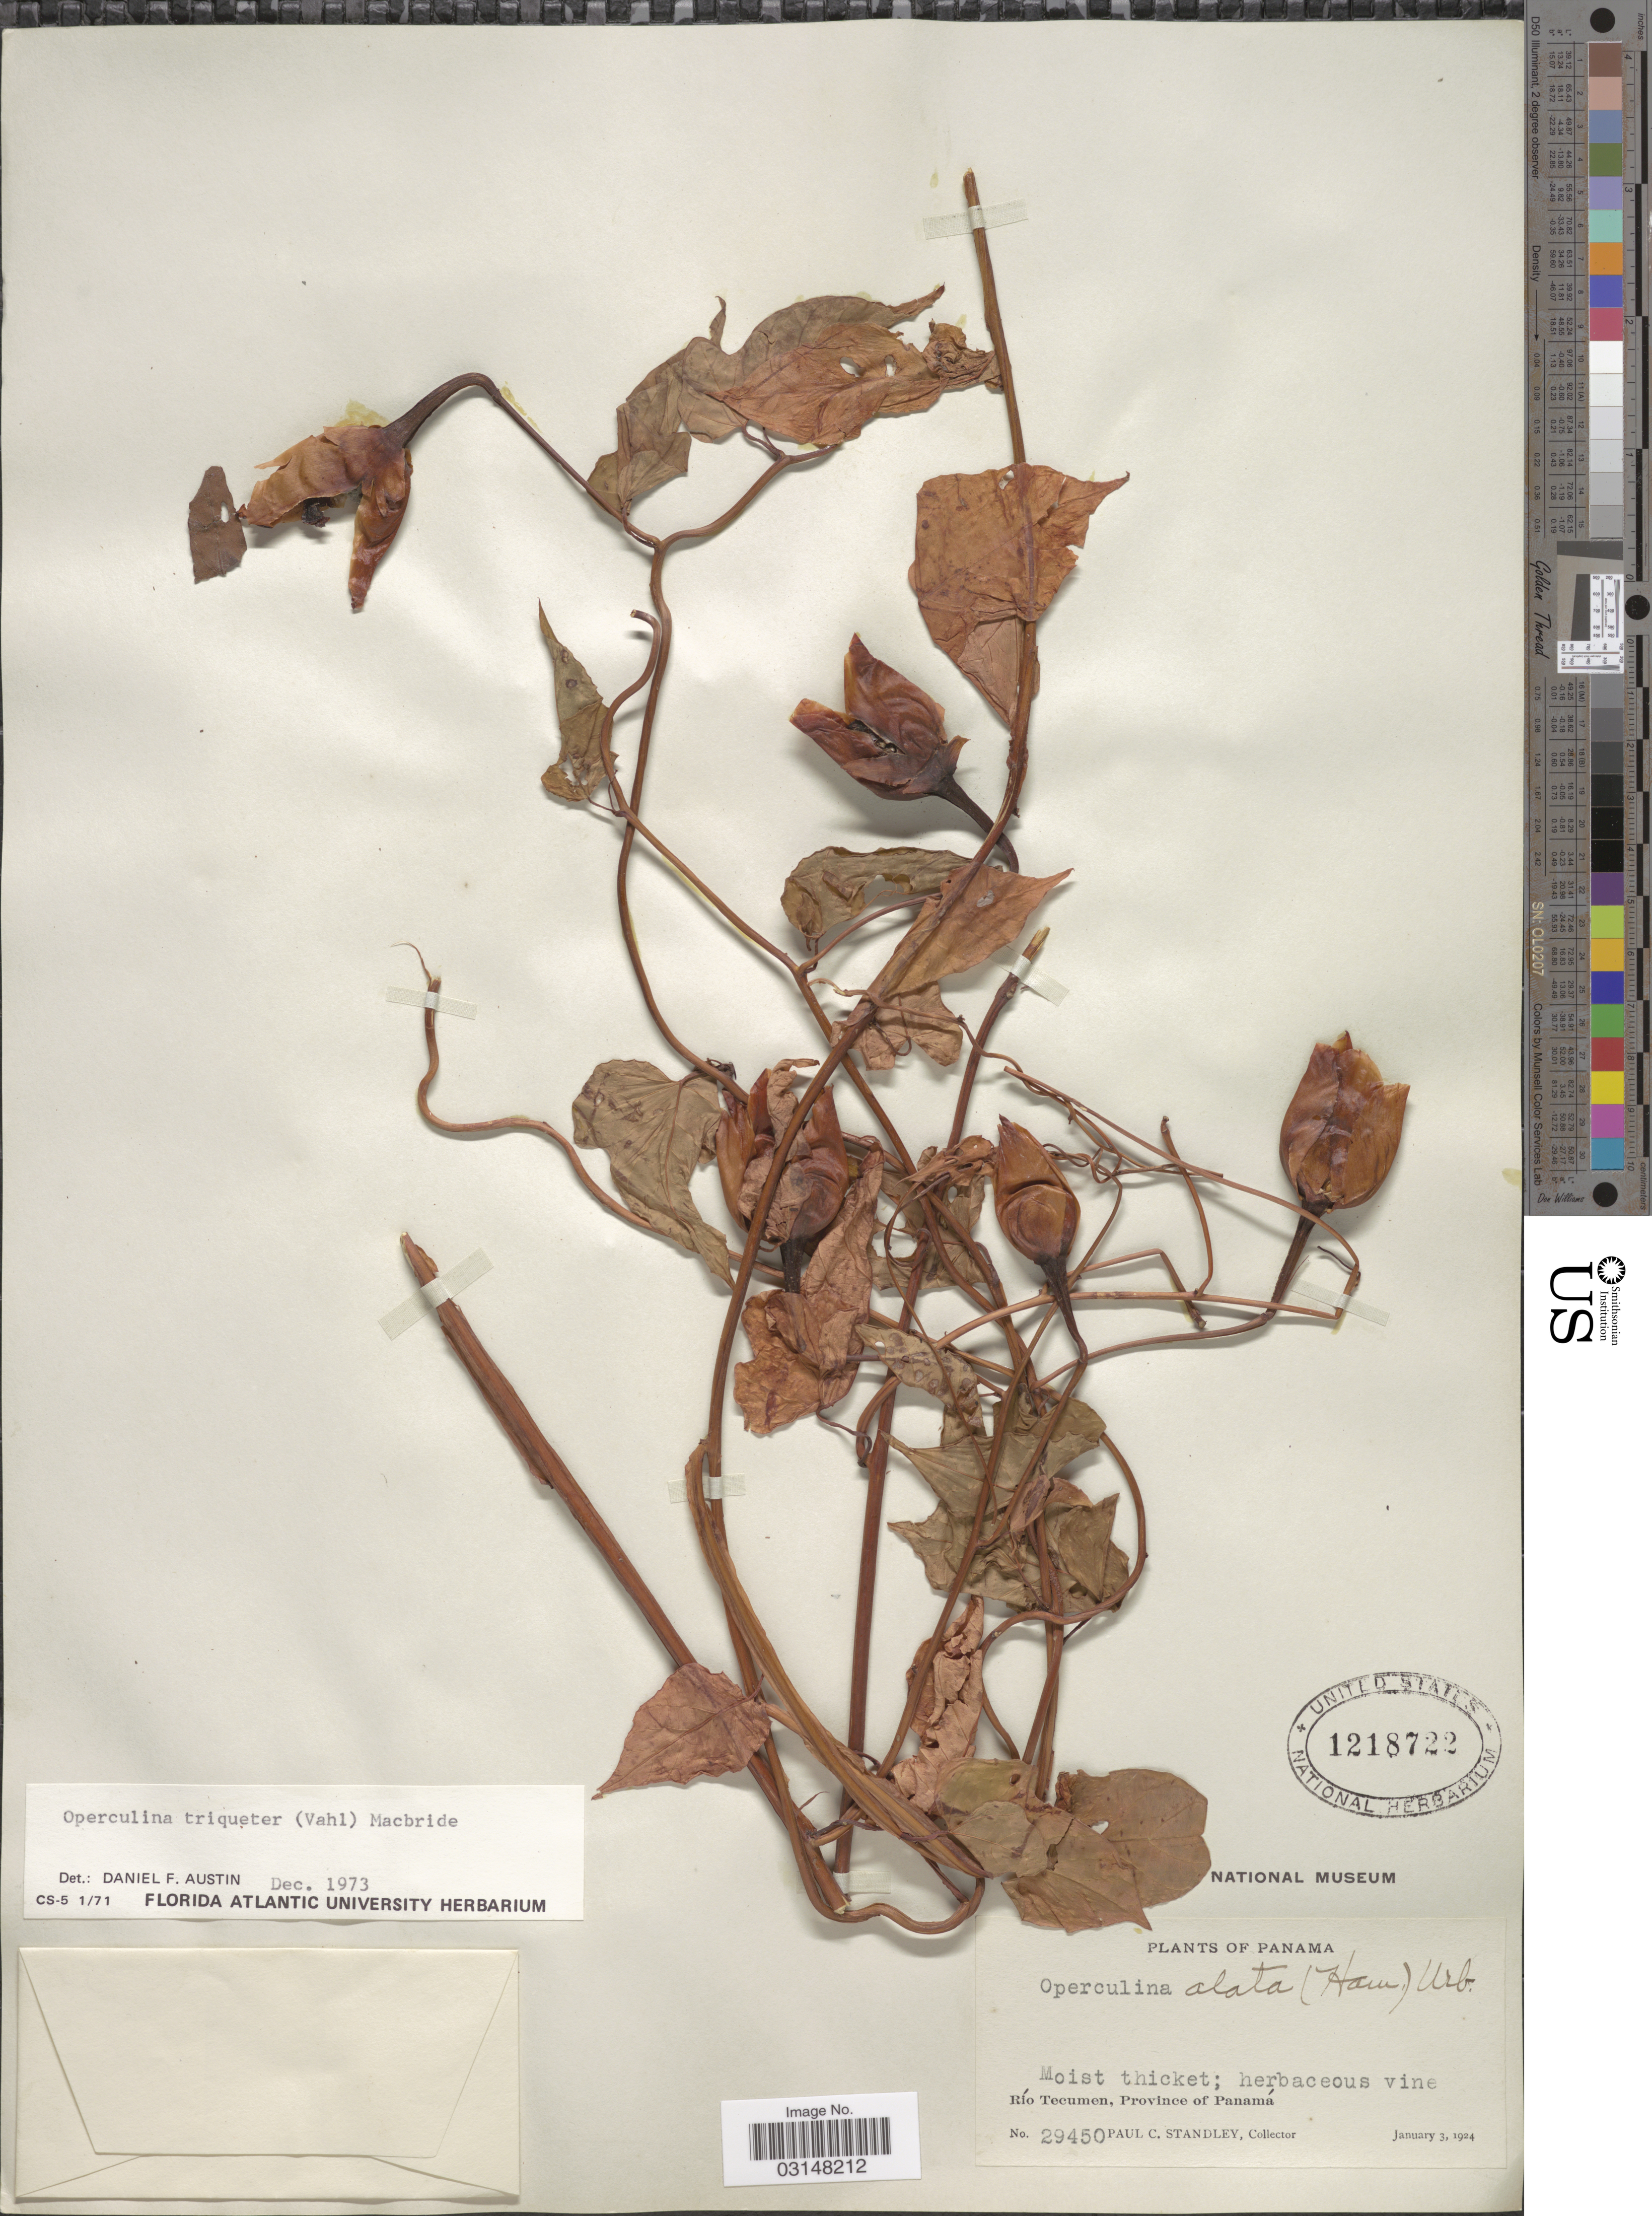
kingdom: Plantae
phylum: Tracheophyta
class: Magnoliopsida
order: Solanales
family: Convolvulaceae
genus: Operculina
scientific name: Operculina alata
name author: (Ham.) Urb.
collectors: P. C. Standley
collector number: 29450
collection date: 1924-01-03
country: Panama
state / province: Panamá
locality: Río Tecumen, Province of Panamá.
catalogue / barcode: US 1218722